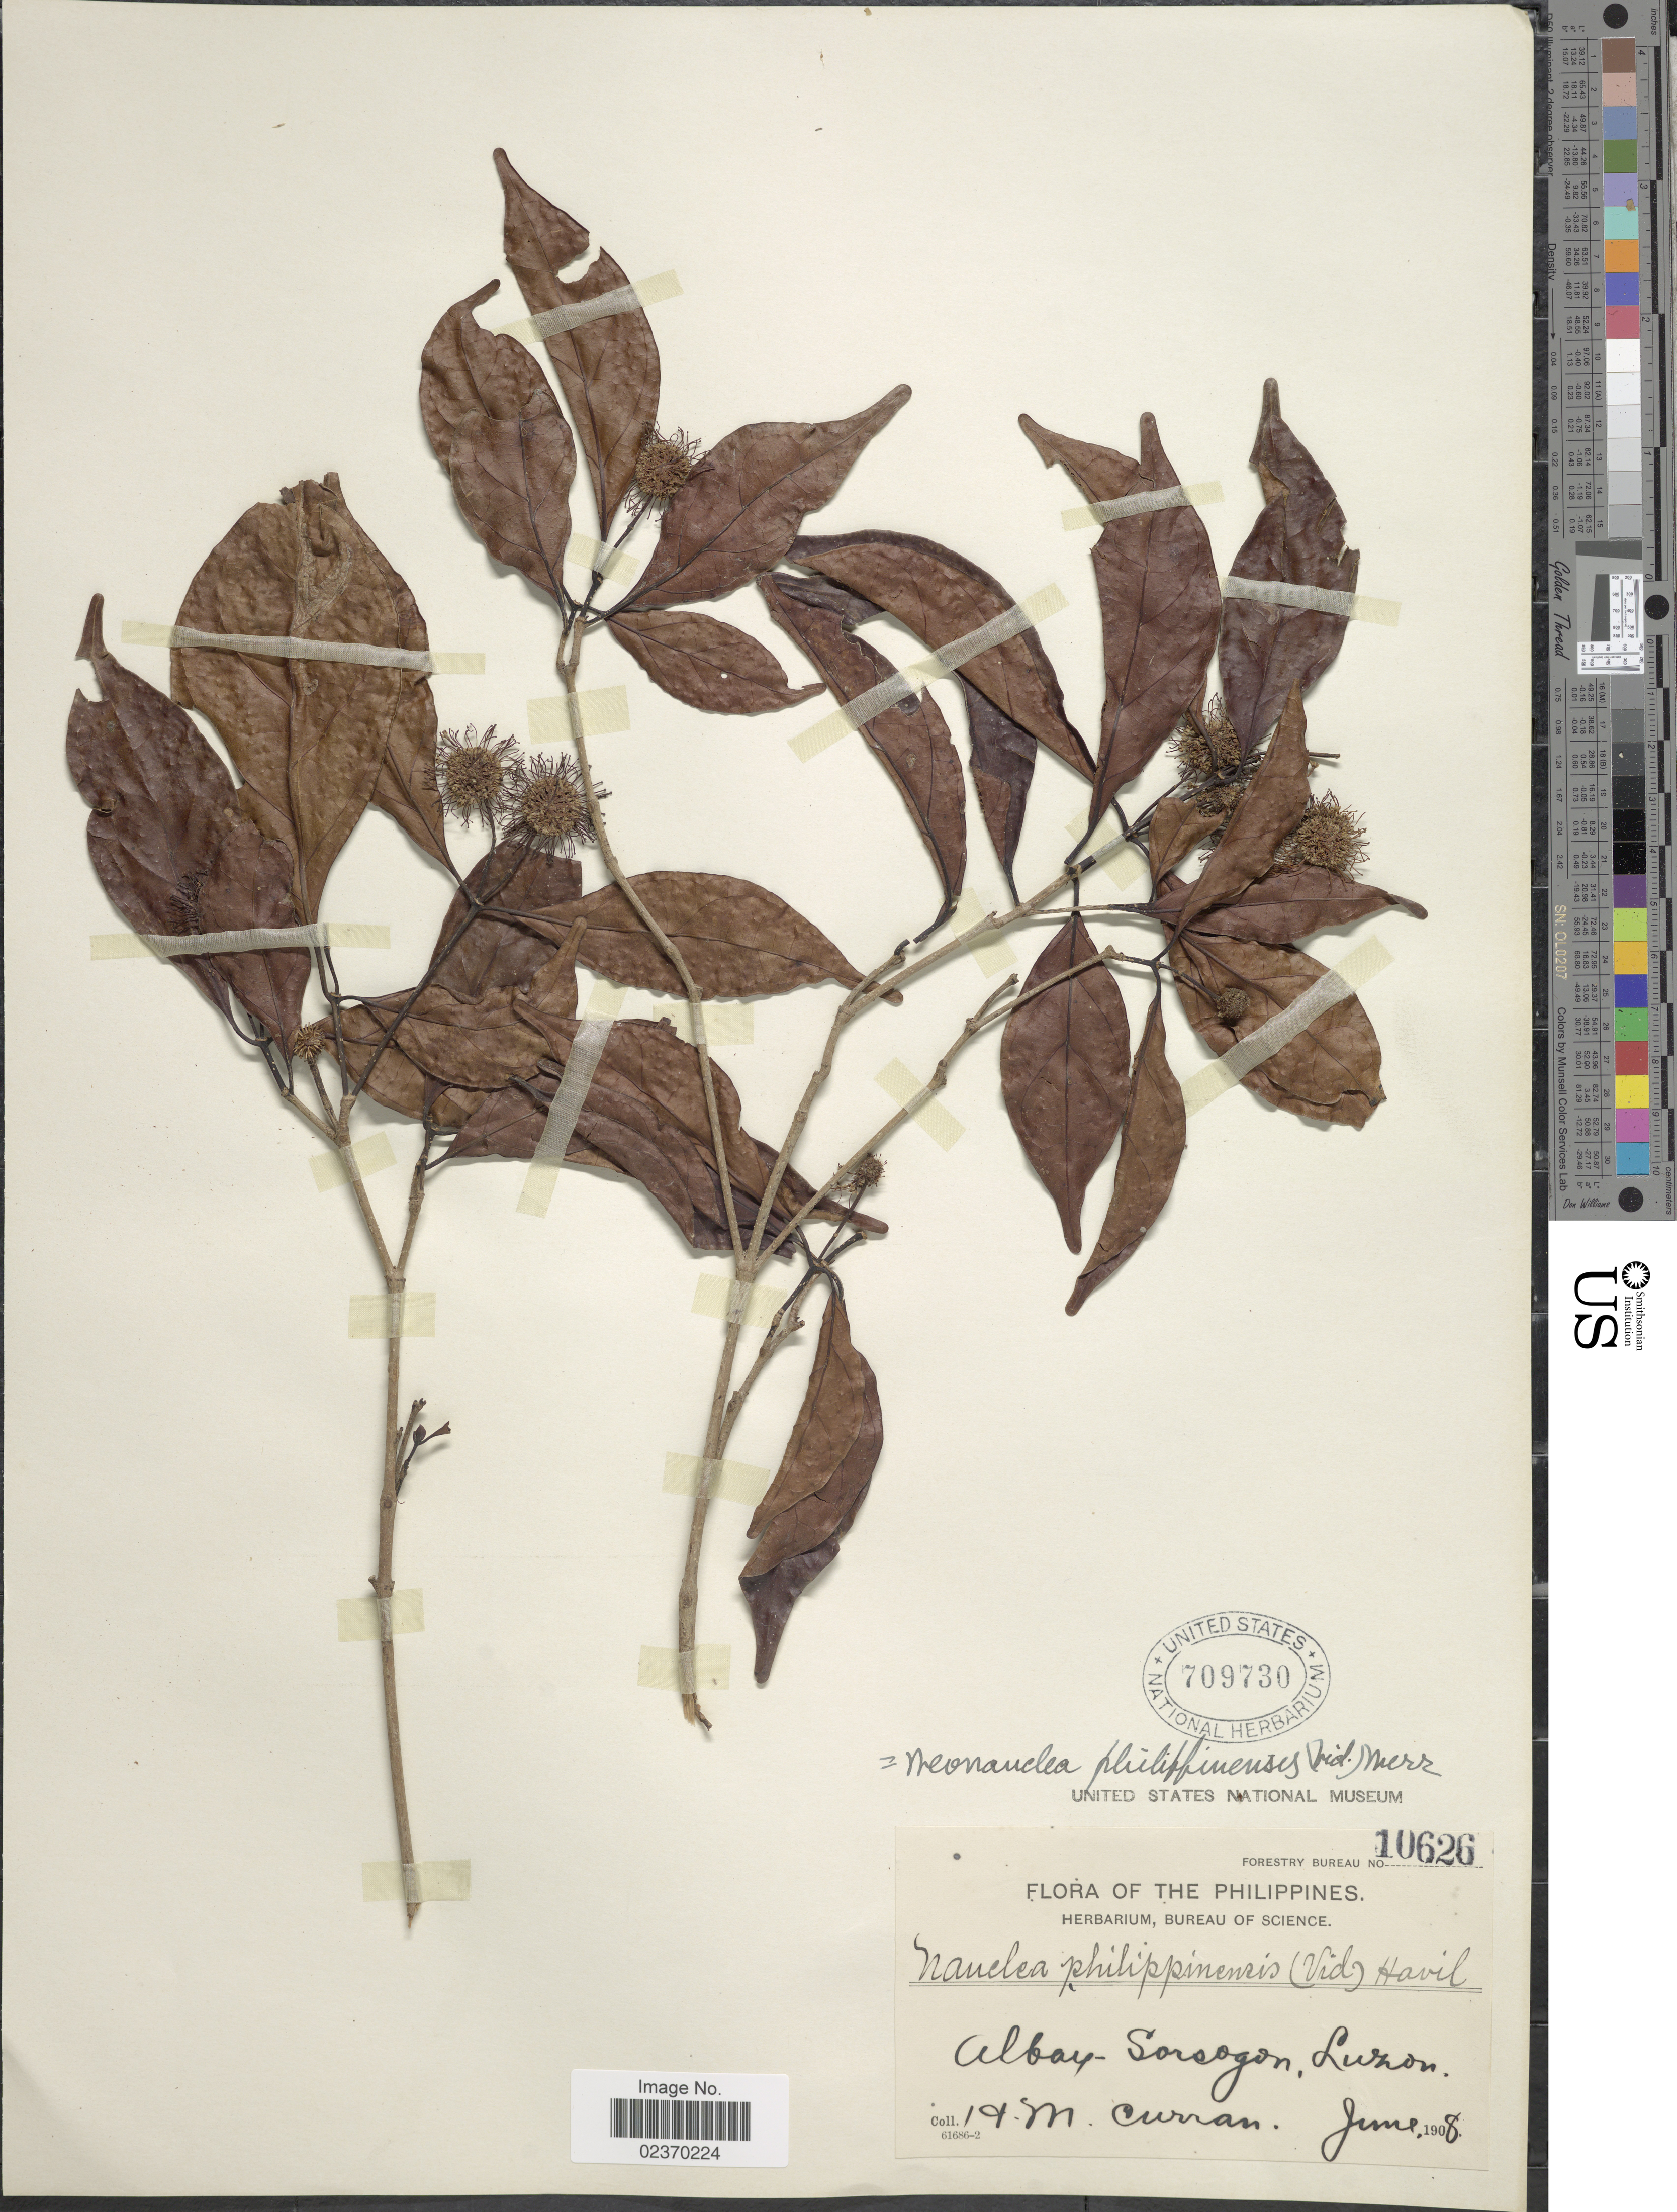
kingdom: Plantae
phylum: Tracheophyta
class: Magnoliopsida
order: Gentianales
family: Rubiaceae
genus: Neonauclea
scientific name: Neonauclea gracilis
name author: (Vidal) Merr.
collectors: H. M. Curran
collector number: Forestry Bureau 10626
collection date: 1908-06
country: Philippines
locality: Albay-Sorsogon, Luzon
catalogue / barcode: US 709730